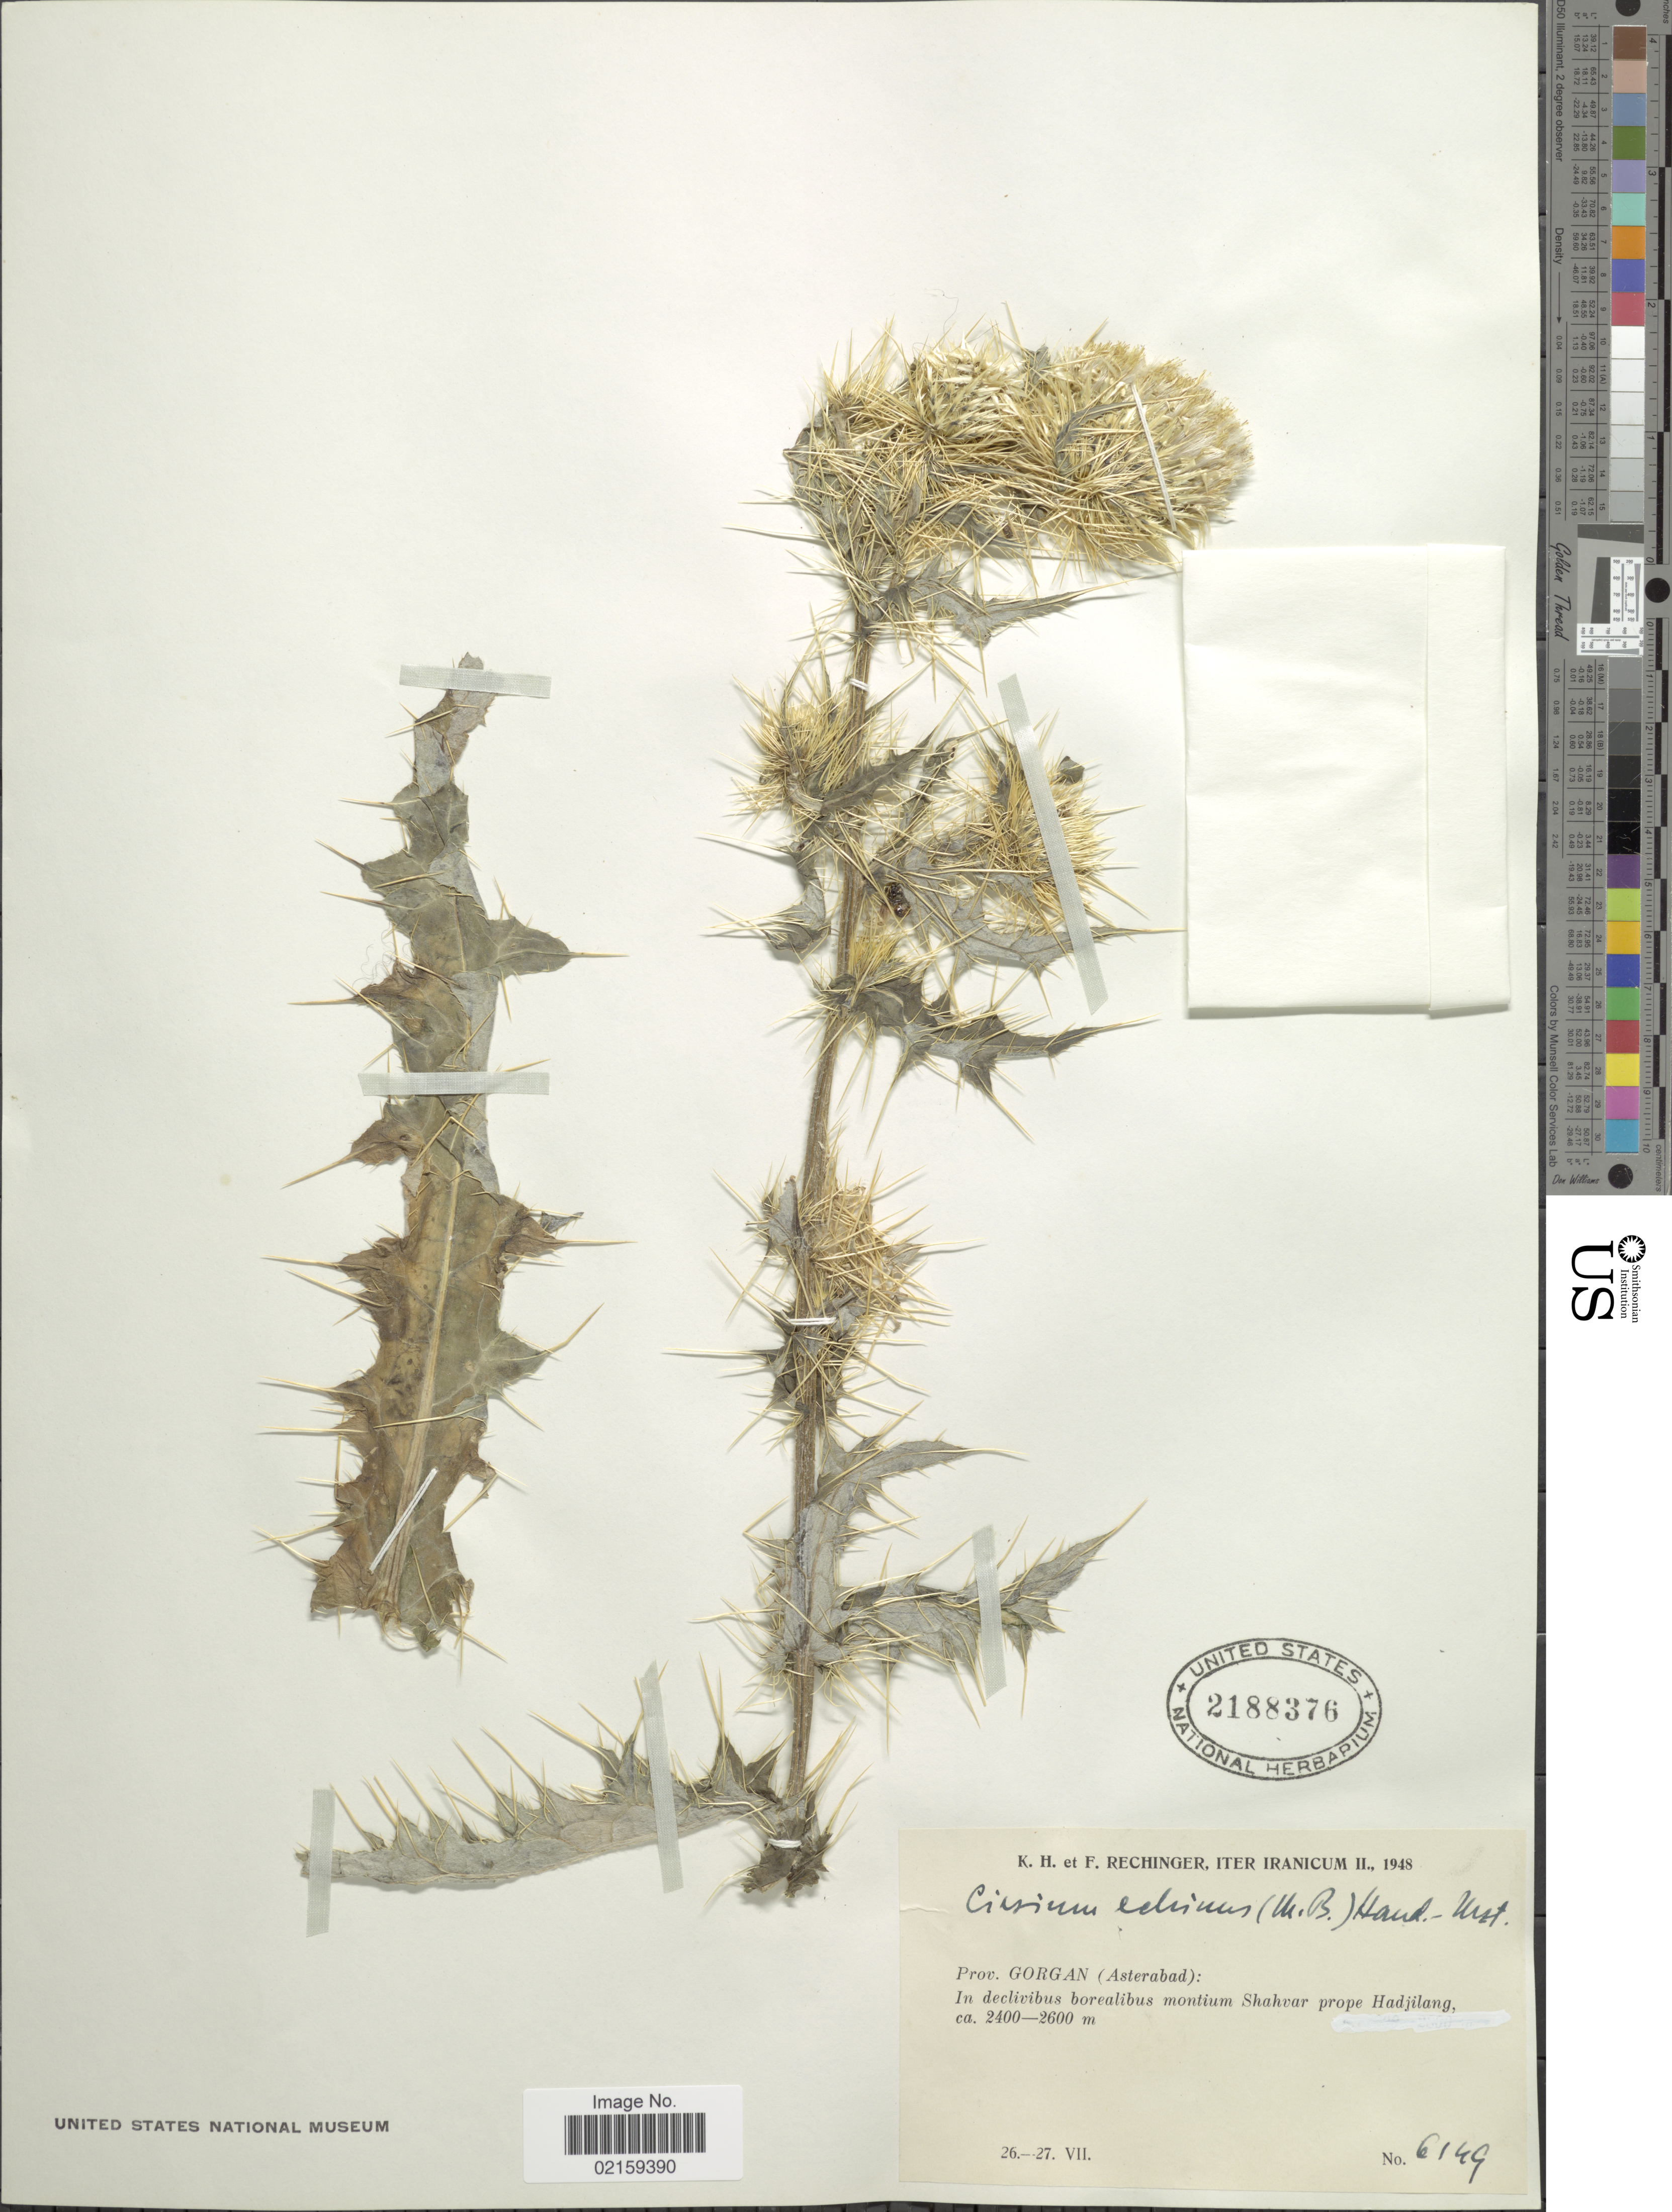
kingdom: Plantae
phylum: Tracheophyta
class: Magnoliopsida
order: Asterales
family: Asteraceae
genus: Cirsium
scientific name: Cirsium echinus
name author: (M. Bieb.) Hand.-Mazz.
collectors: K. H. Rechinger & F. Rechinger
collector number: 6149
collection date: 1948-07-26/1948-07-27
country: Iran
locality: Prov. Gorgan (Asterabad): In declivibus borealibus montium Shahwar prope Hadjilang,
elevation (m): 2400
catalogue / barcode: US 2188376